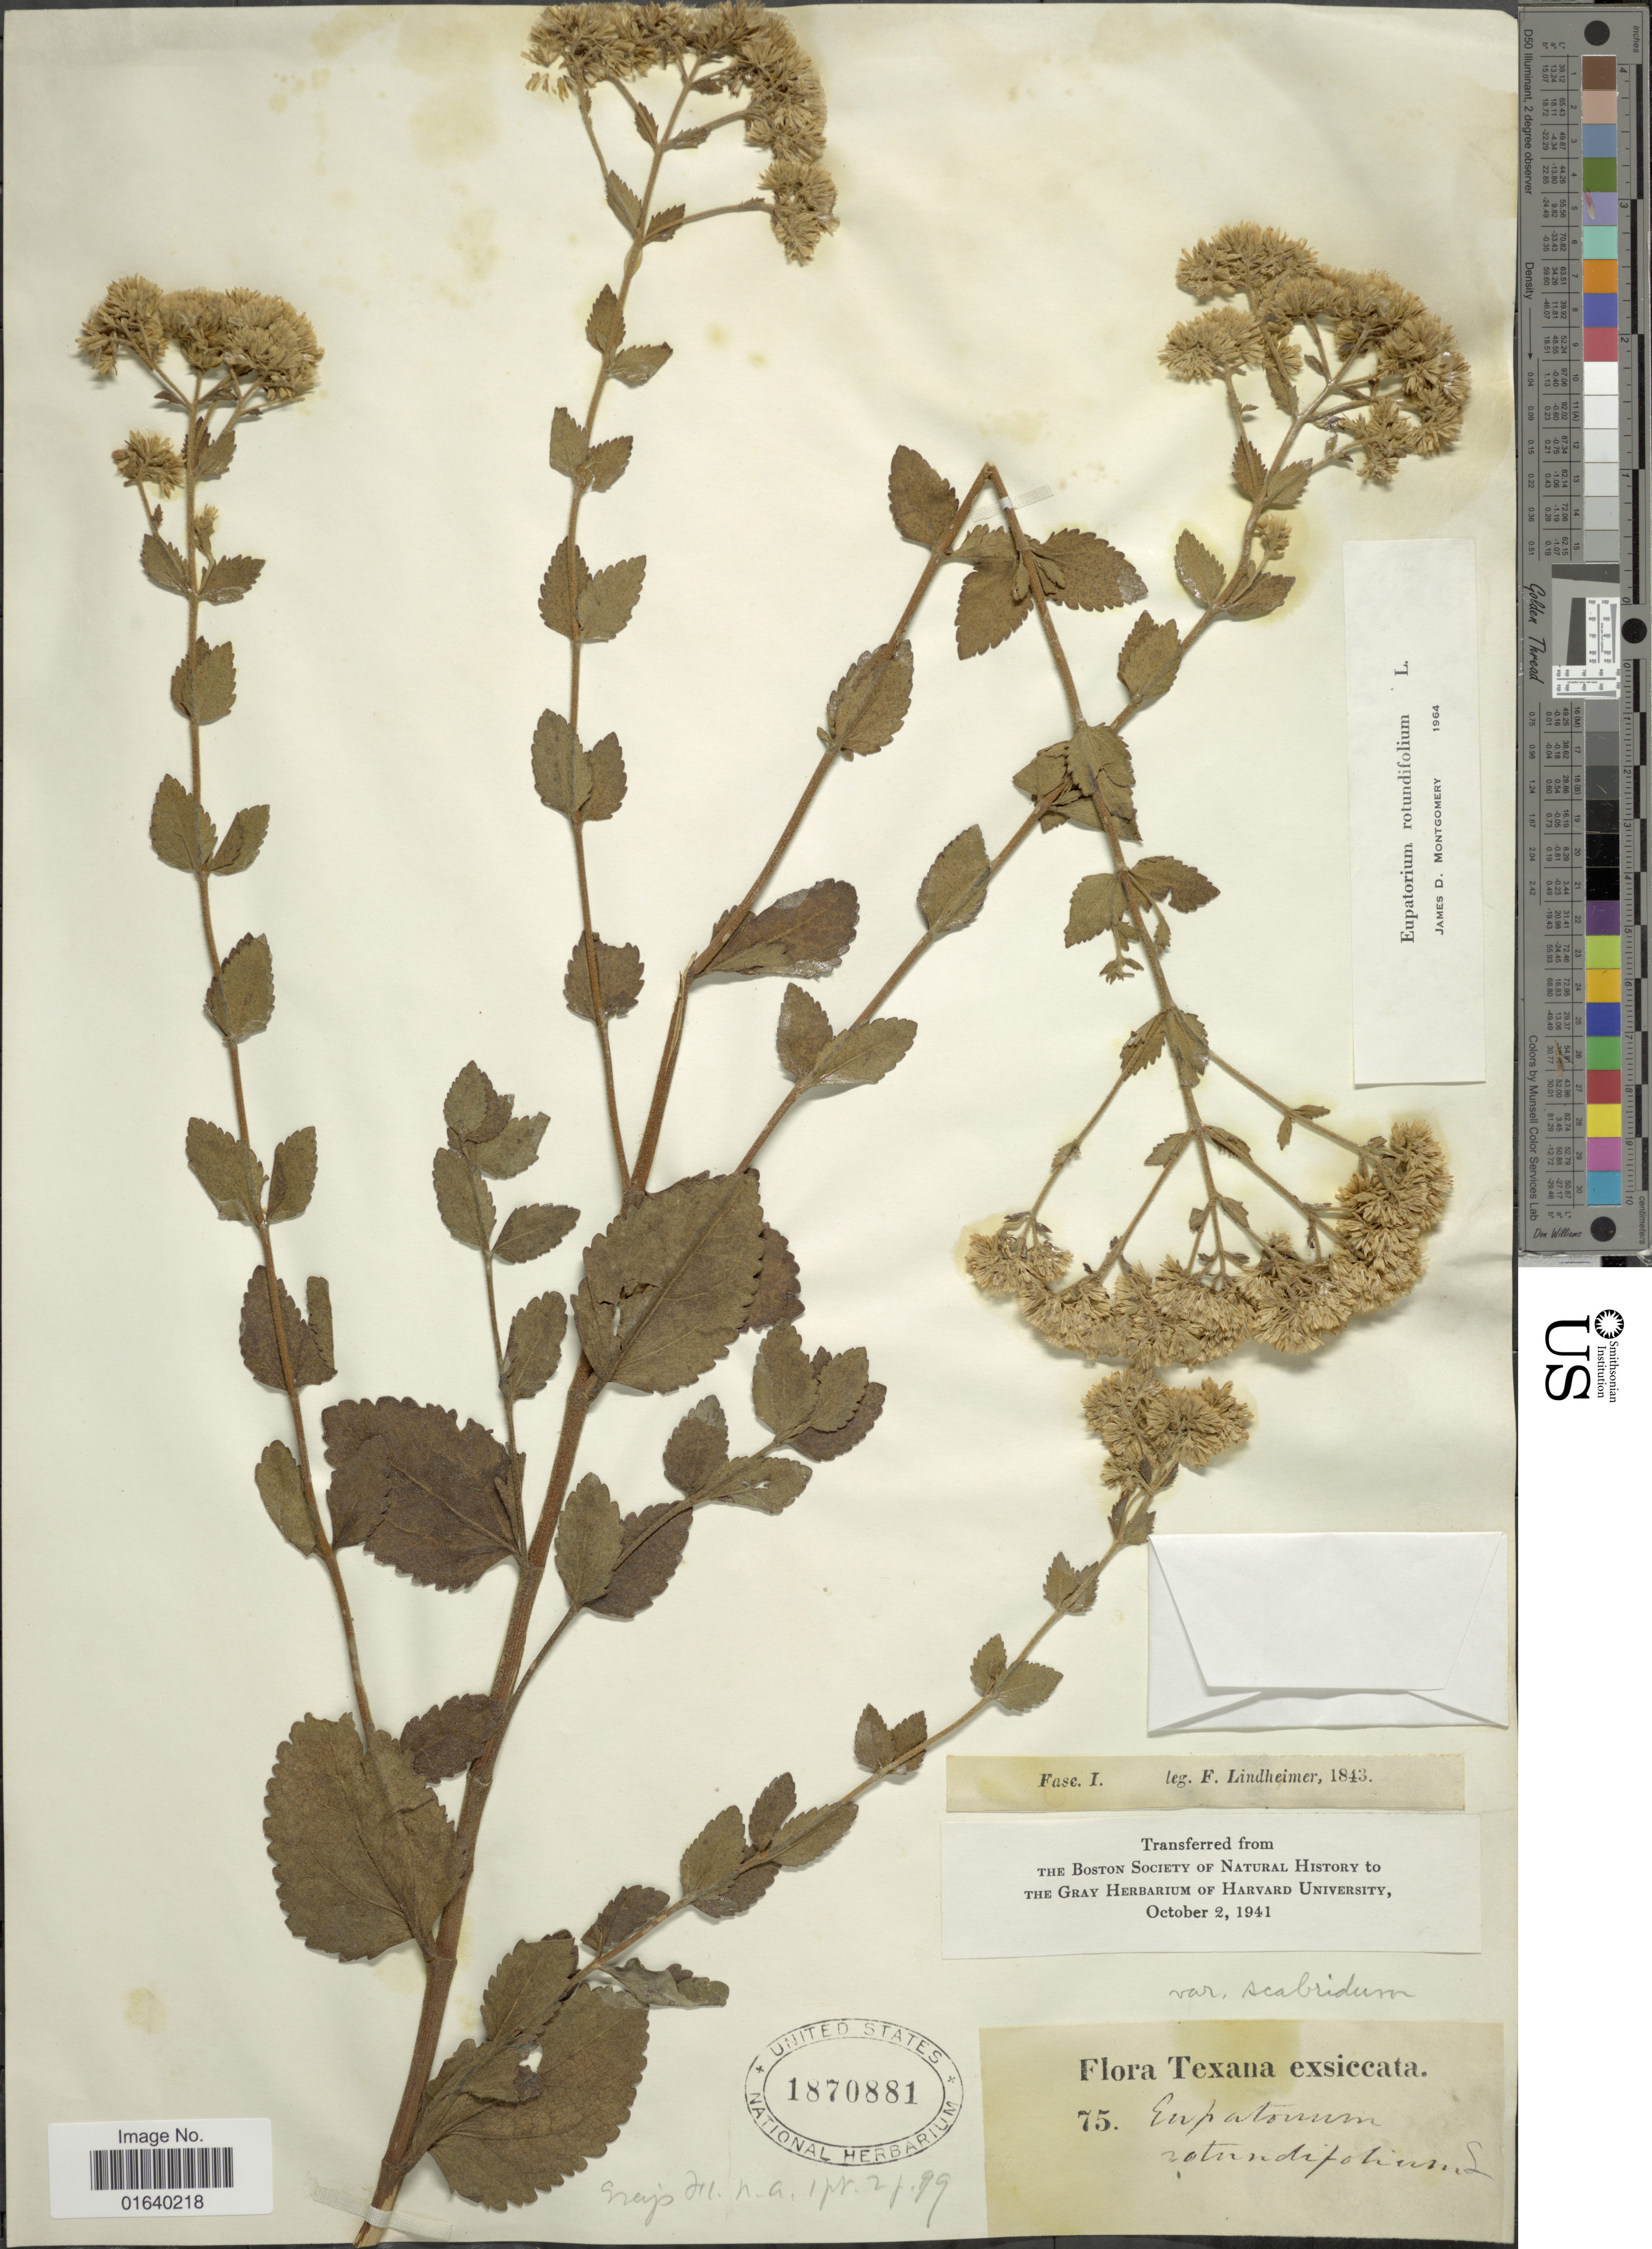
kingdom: Plantae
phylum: Tracheophyta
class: Magnoliopsida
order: Asterales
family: Asteraceae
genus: Eupatorium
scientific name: Eupatorium rotundifolium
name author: L.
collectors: F. Lindheimer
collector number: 75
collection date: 1843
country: United States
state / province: Texas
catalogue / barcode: US 1870881